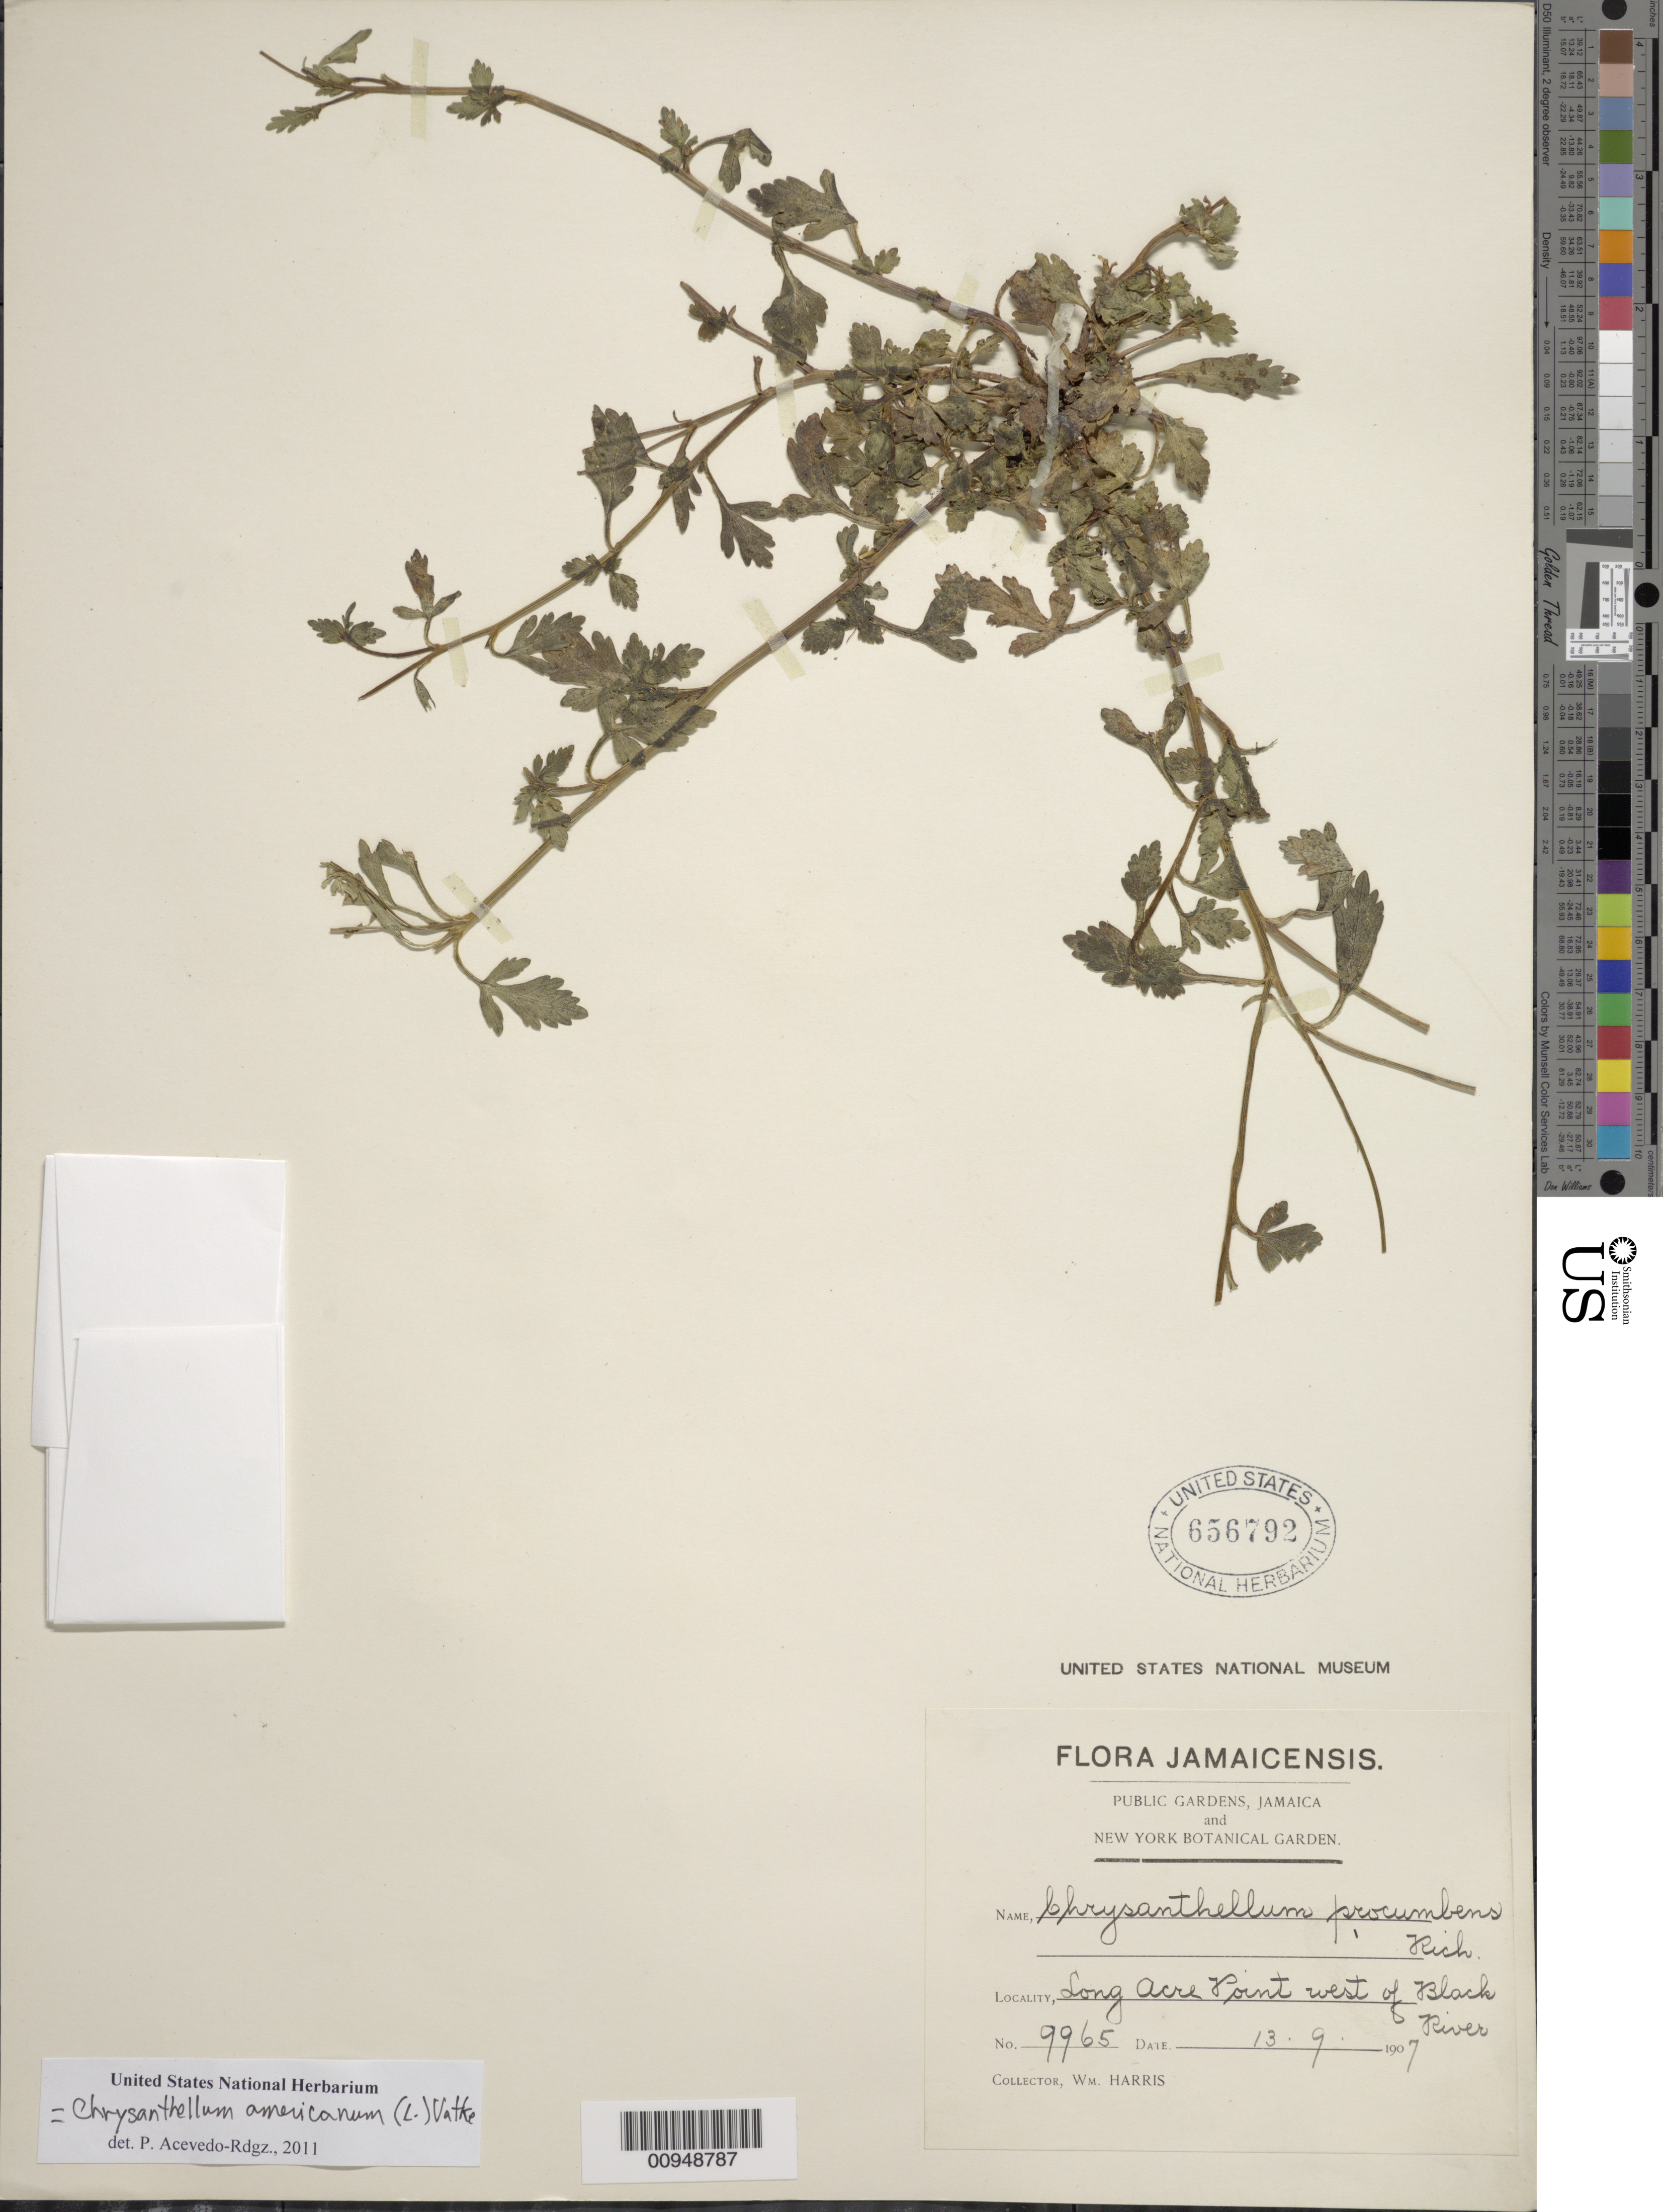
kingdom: Plantae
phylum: Tracheophyta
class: Magnoliopsida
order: Asterales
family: Asteraceae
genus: Chrysanthellum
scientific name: Chrysanthellum americanum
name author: (L.) Vatke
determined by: Acevedo-Rodríguez, P., (BOT), Smithsonian Institution - National Museum of Natural History (UNITED STATES)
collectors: W. H. Harris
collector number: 9965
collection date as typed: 13 Sep 1907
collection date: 1907-09-13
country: Jamaica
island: Jamaica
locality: Long Acre Point, W of Black River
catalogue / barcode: US 656792